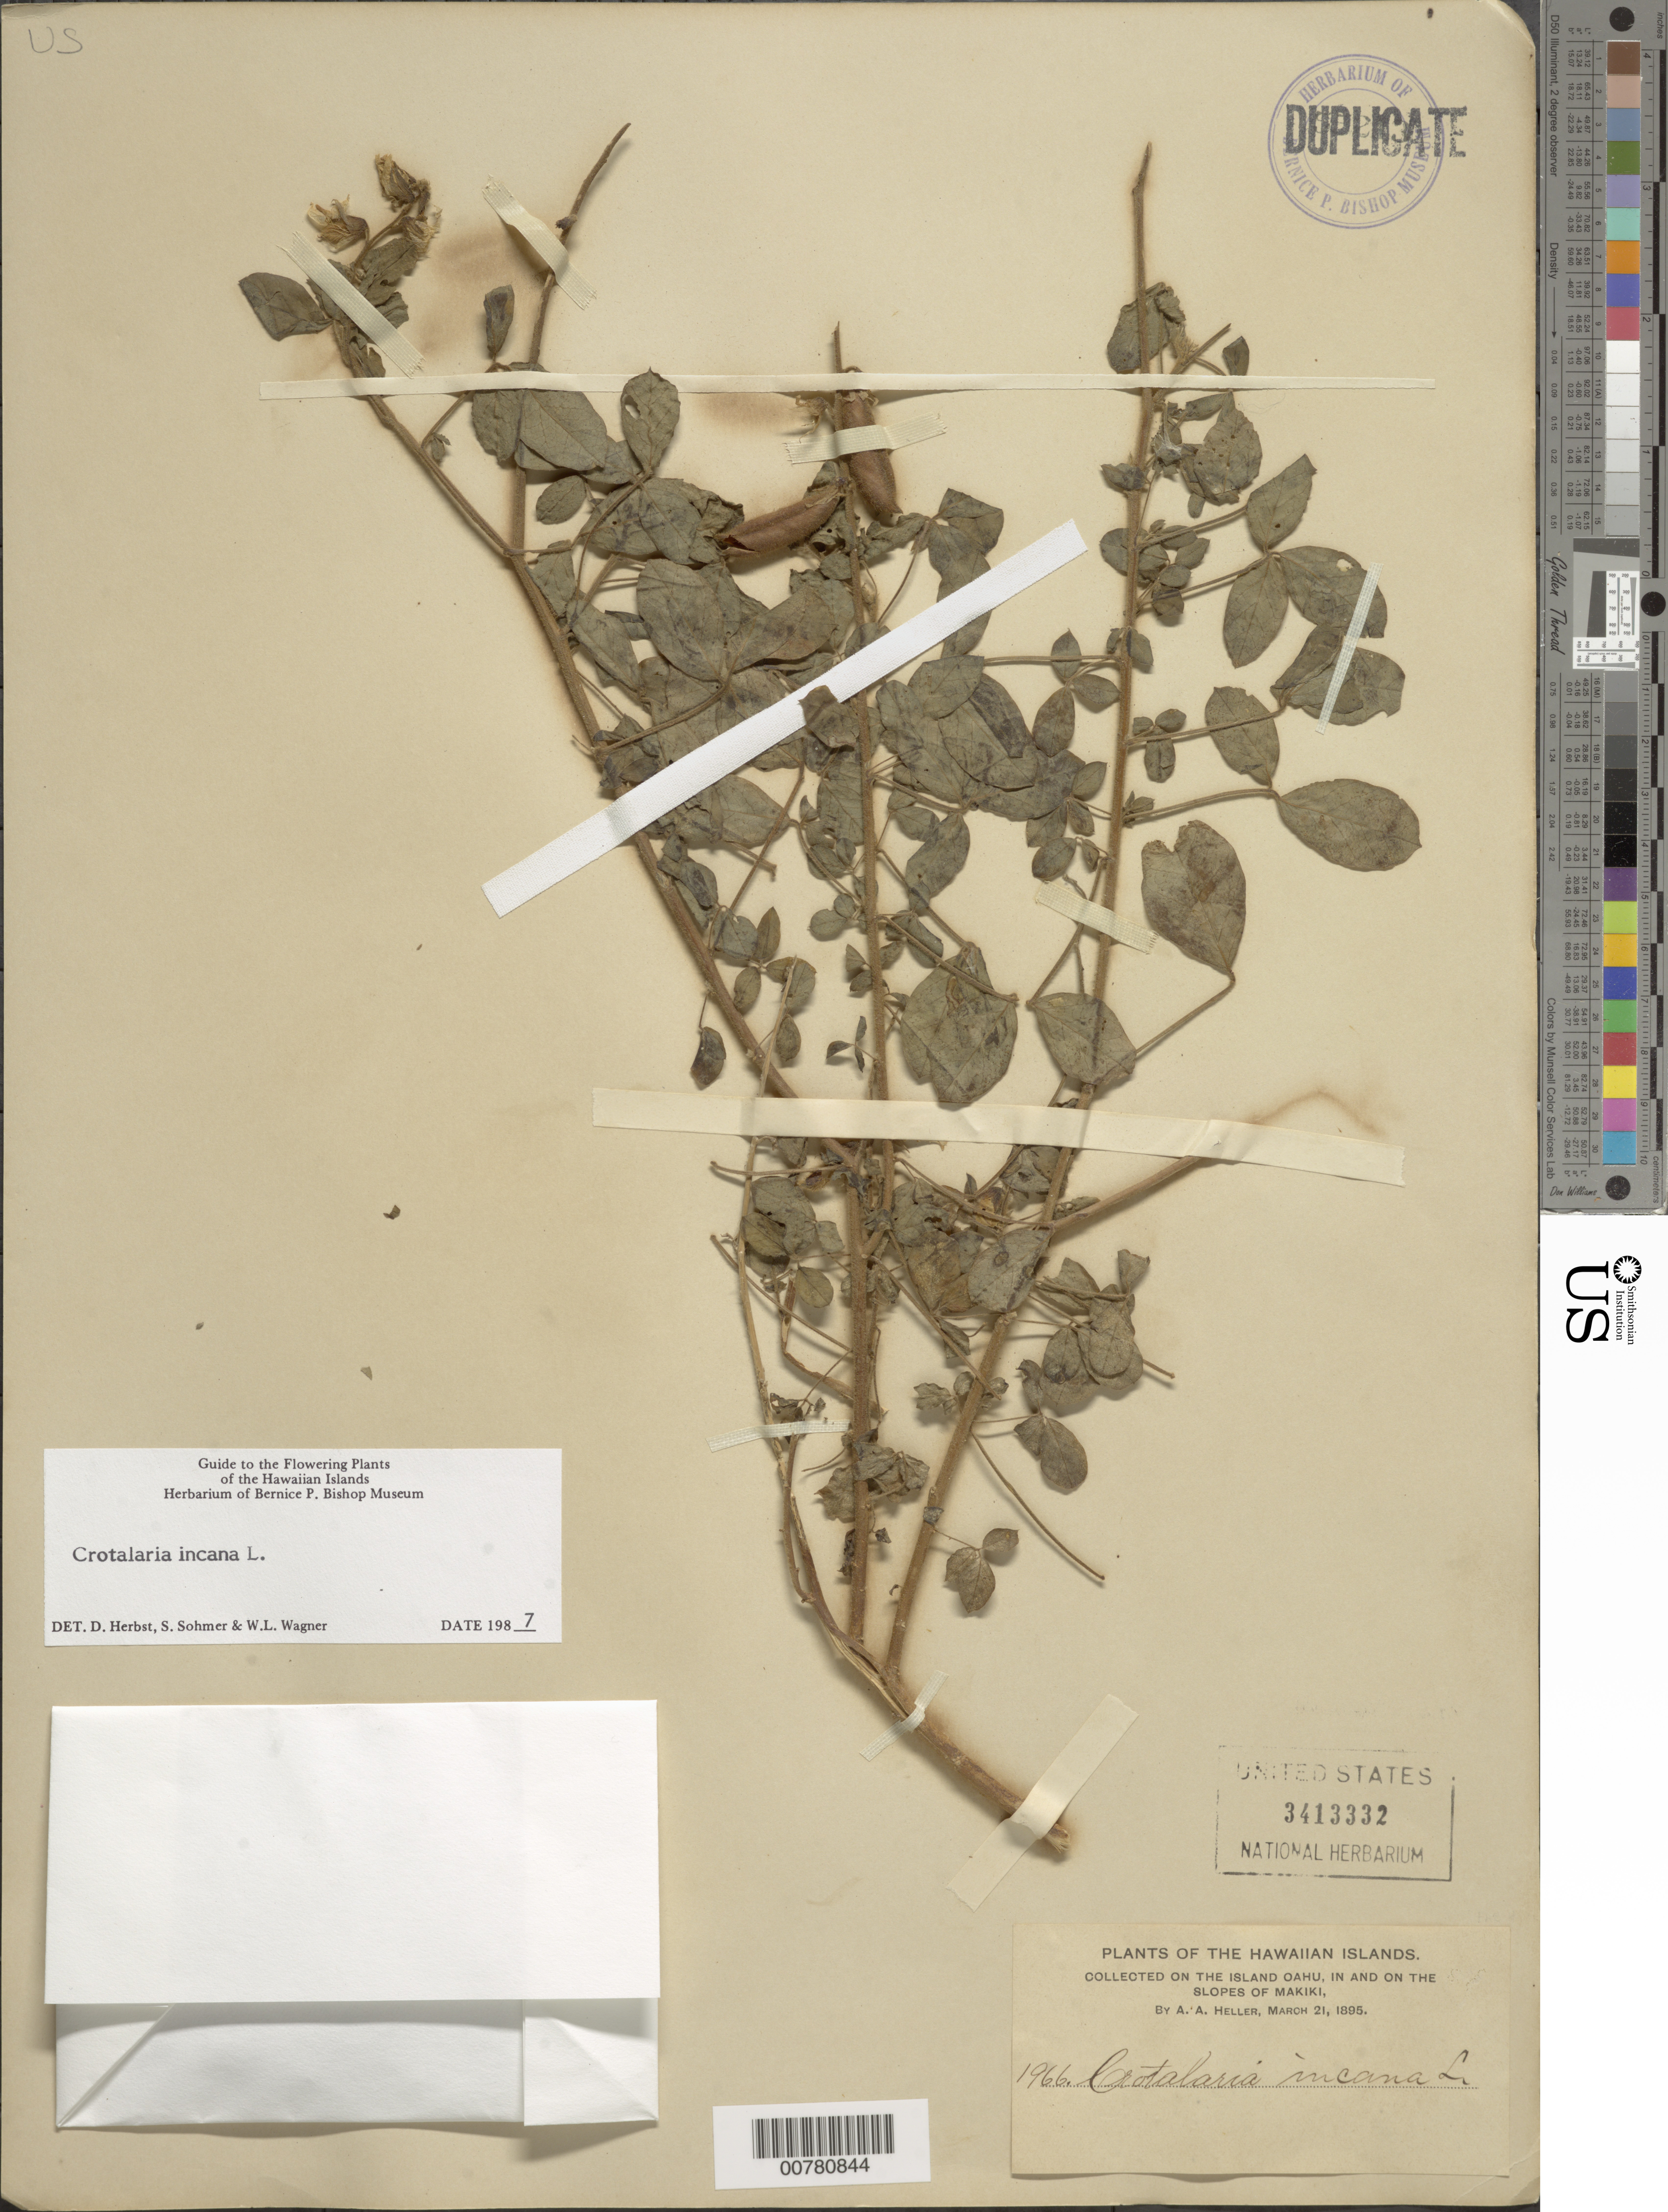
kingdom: Plantae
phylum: Tracheophyta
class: Magnoliopsida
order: Fabales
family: Fabaceae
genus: Crotalaria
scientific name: Crotalaria incana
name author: L.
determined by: Wagner, W. L.; Herbst, D. R.; Sohmer, S. H.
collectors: A. A. Heller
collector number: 1966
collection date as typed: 21 Mar 1895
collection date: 1895-03-21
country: United States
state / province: Hawaii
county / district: Honolulu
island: Oahu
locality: in and on the slopes of Makiki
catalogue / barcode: US 3413332